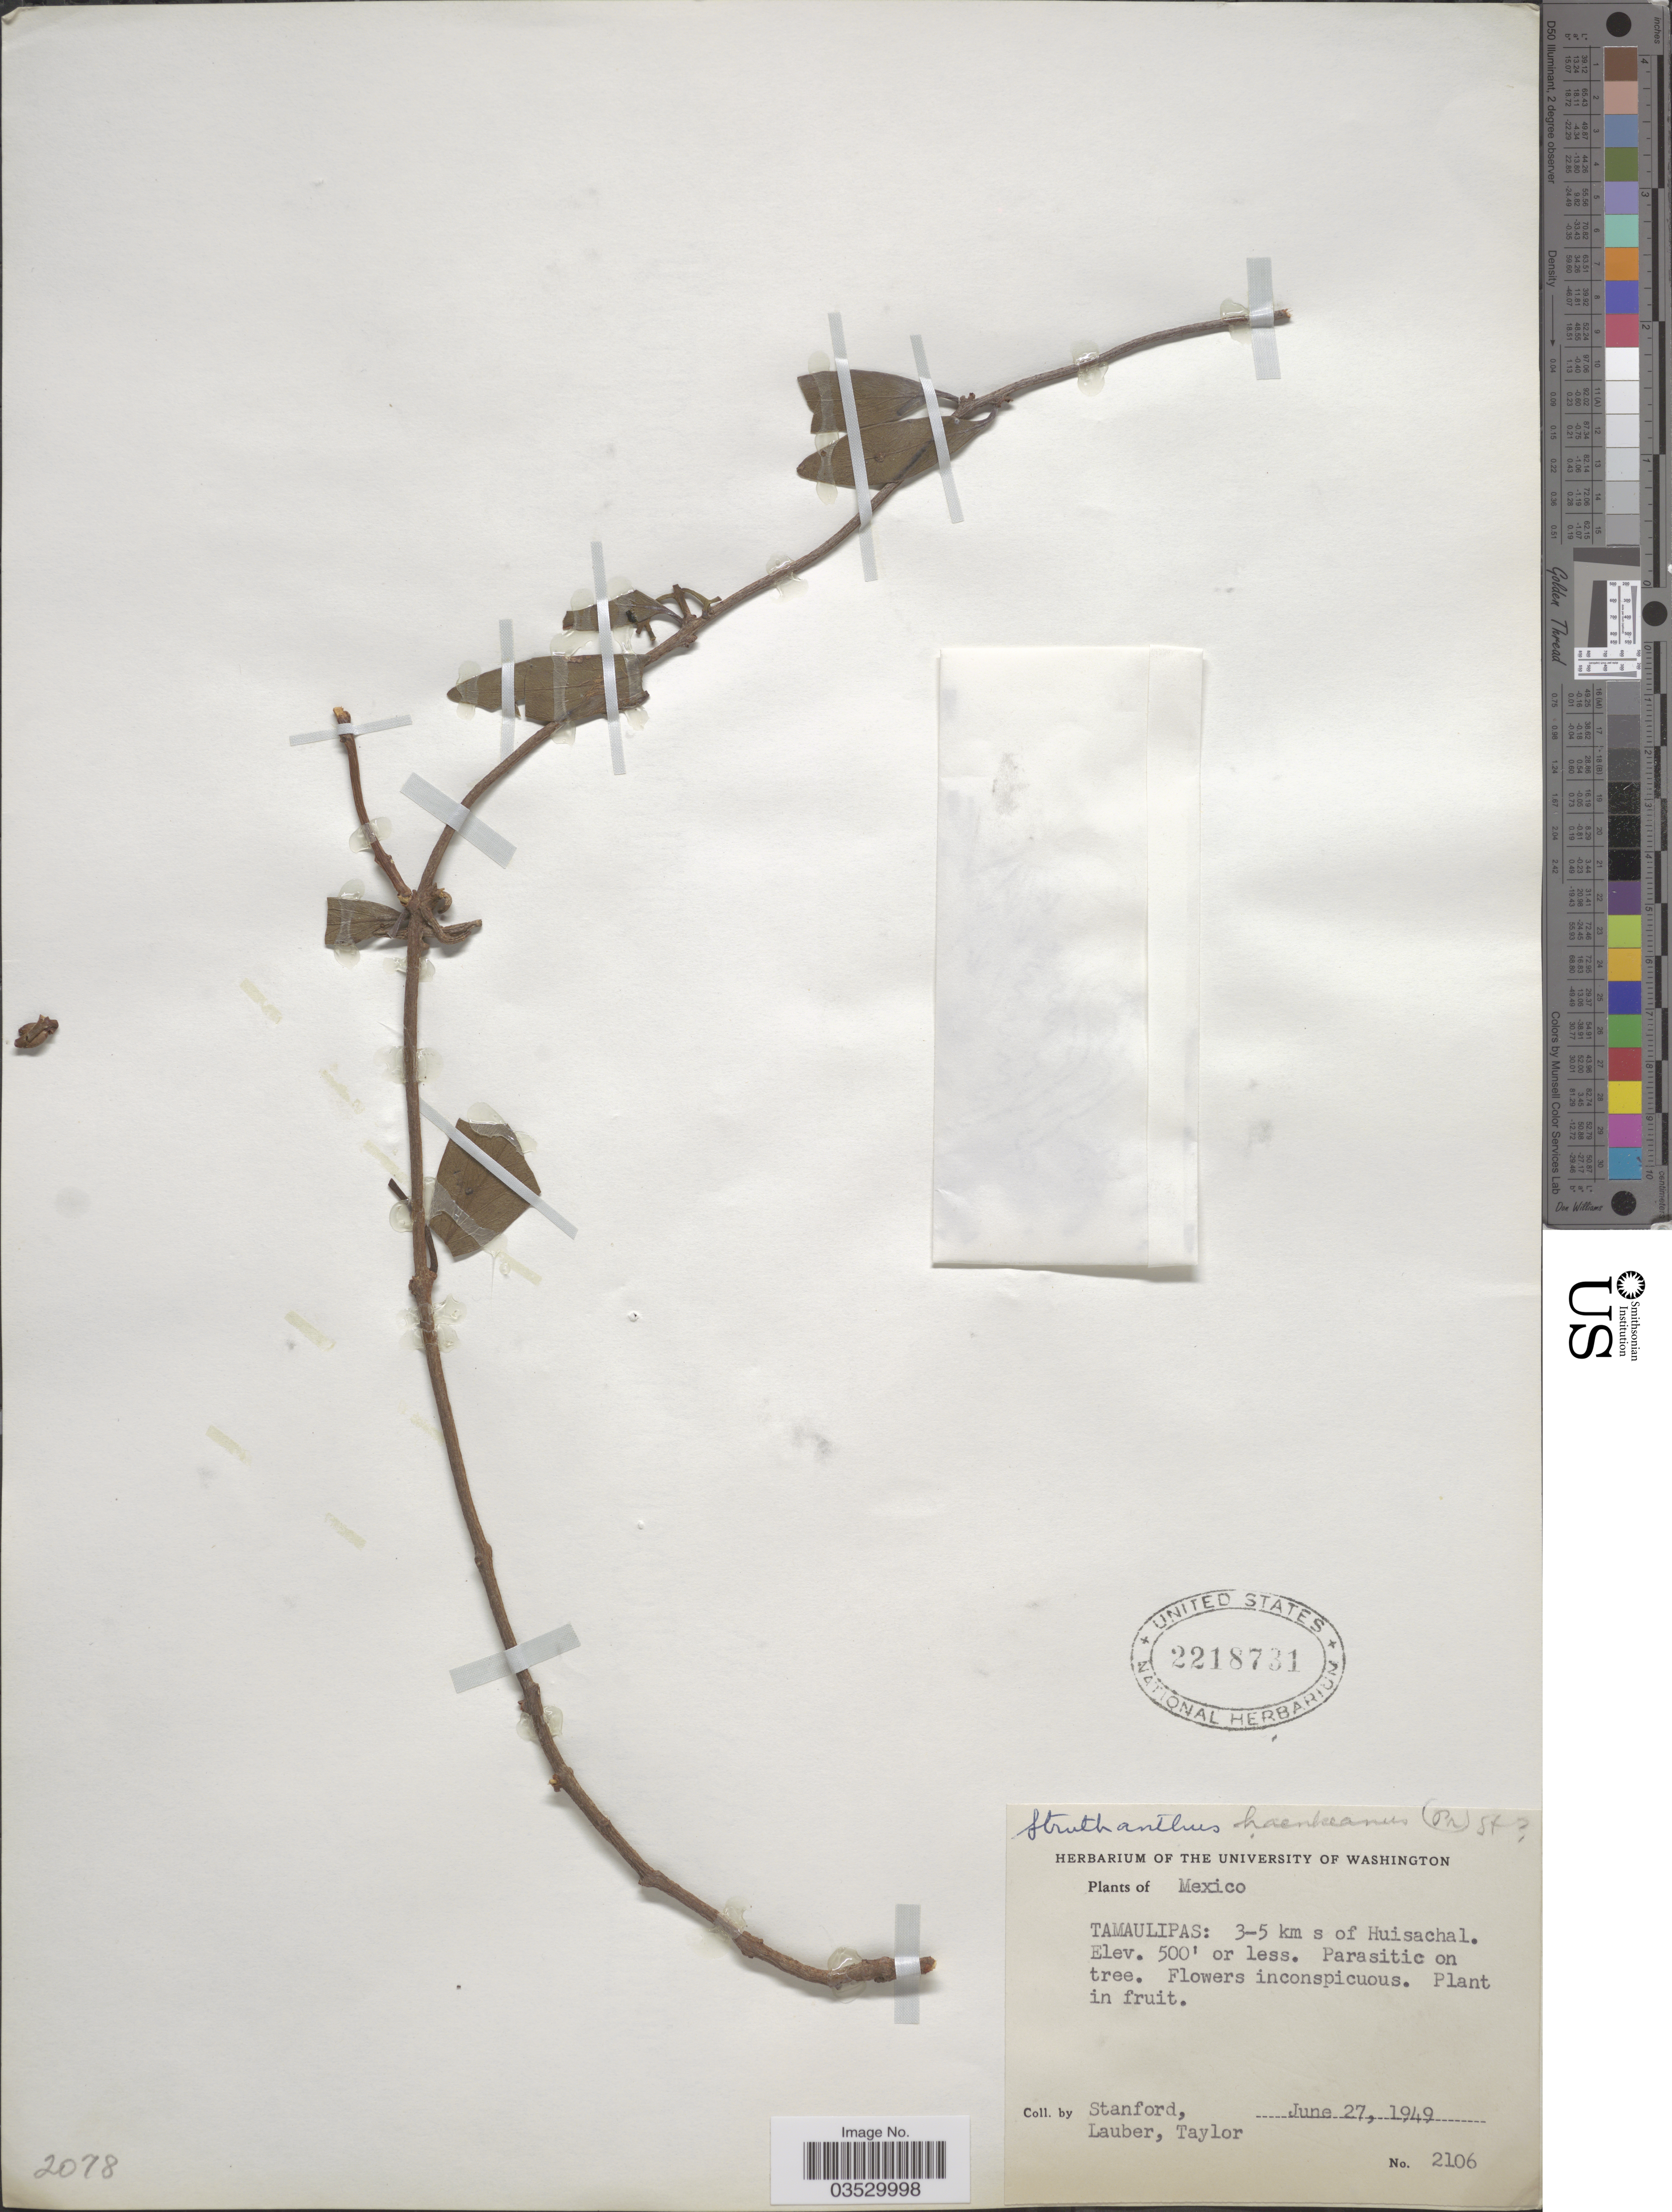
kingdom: Plantae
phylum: Tracheophyta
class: Magnoliopsida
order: Santalales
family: Loranthaceae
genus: Struthanthus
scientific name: Struthanthus haenkeanus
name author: Standl.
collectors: -. Stanford, -. Lauber & -- Taylor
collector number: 2106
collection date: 1949-06-27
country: Mexico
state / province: Tamaulipas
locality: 3-5 km s of Huisachal.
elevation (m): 152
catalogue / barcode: US 2218731